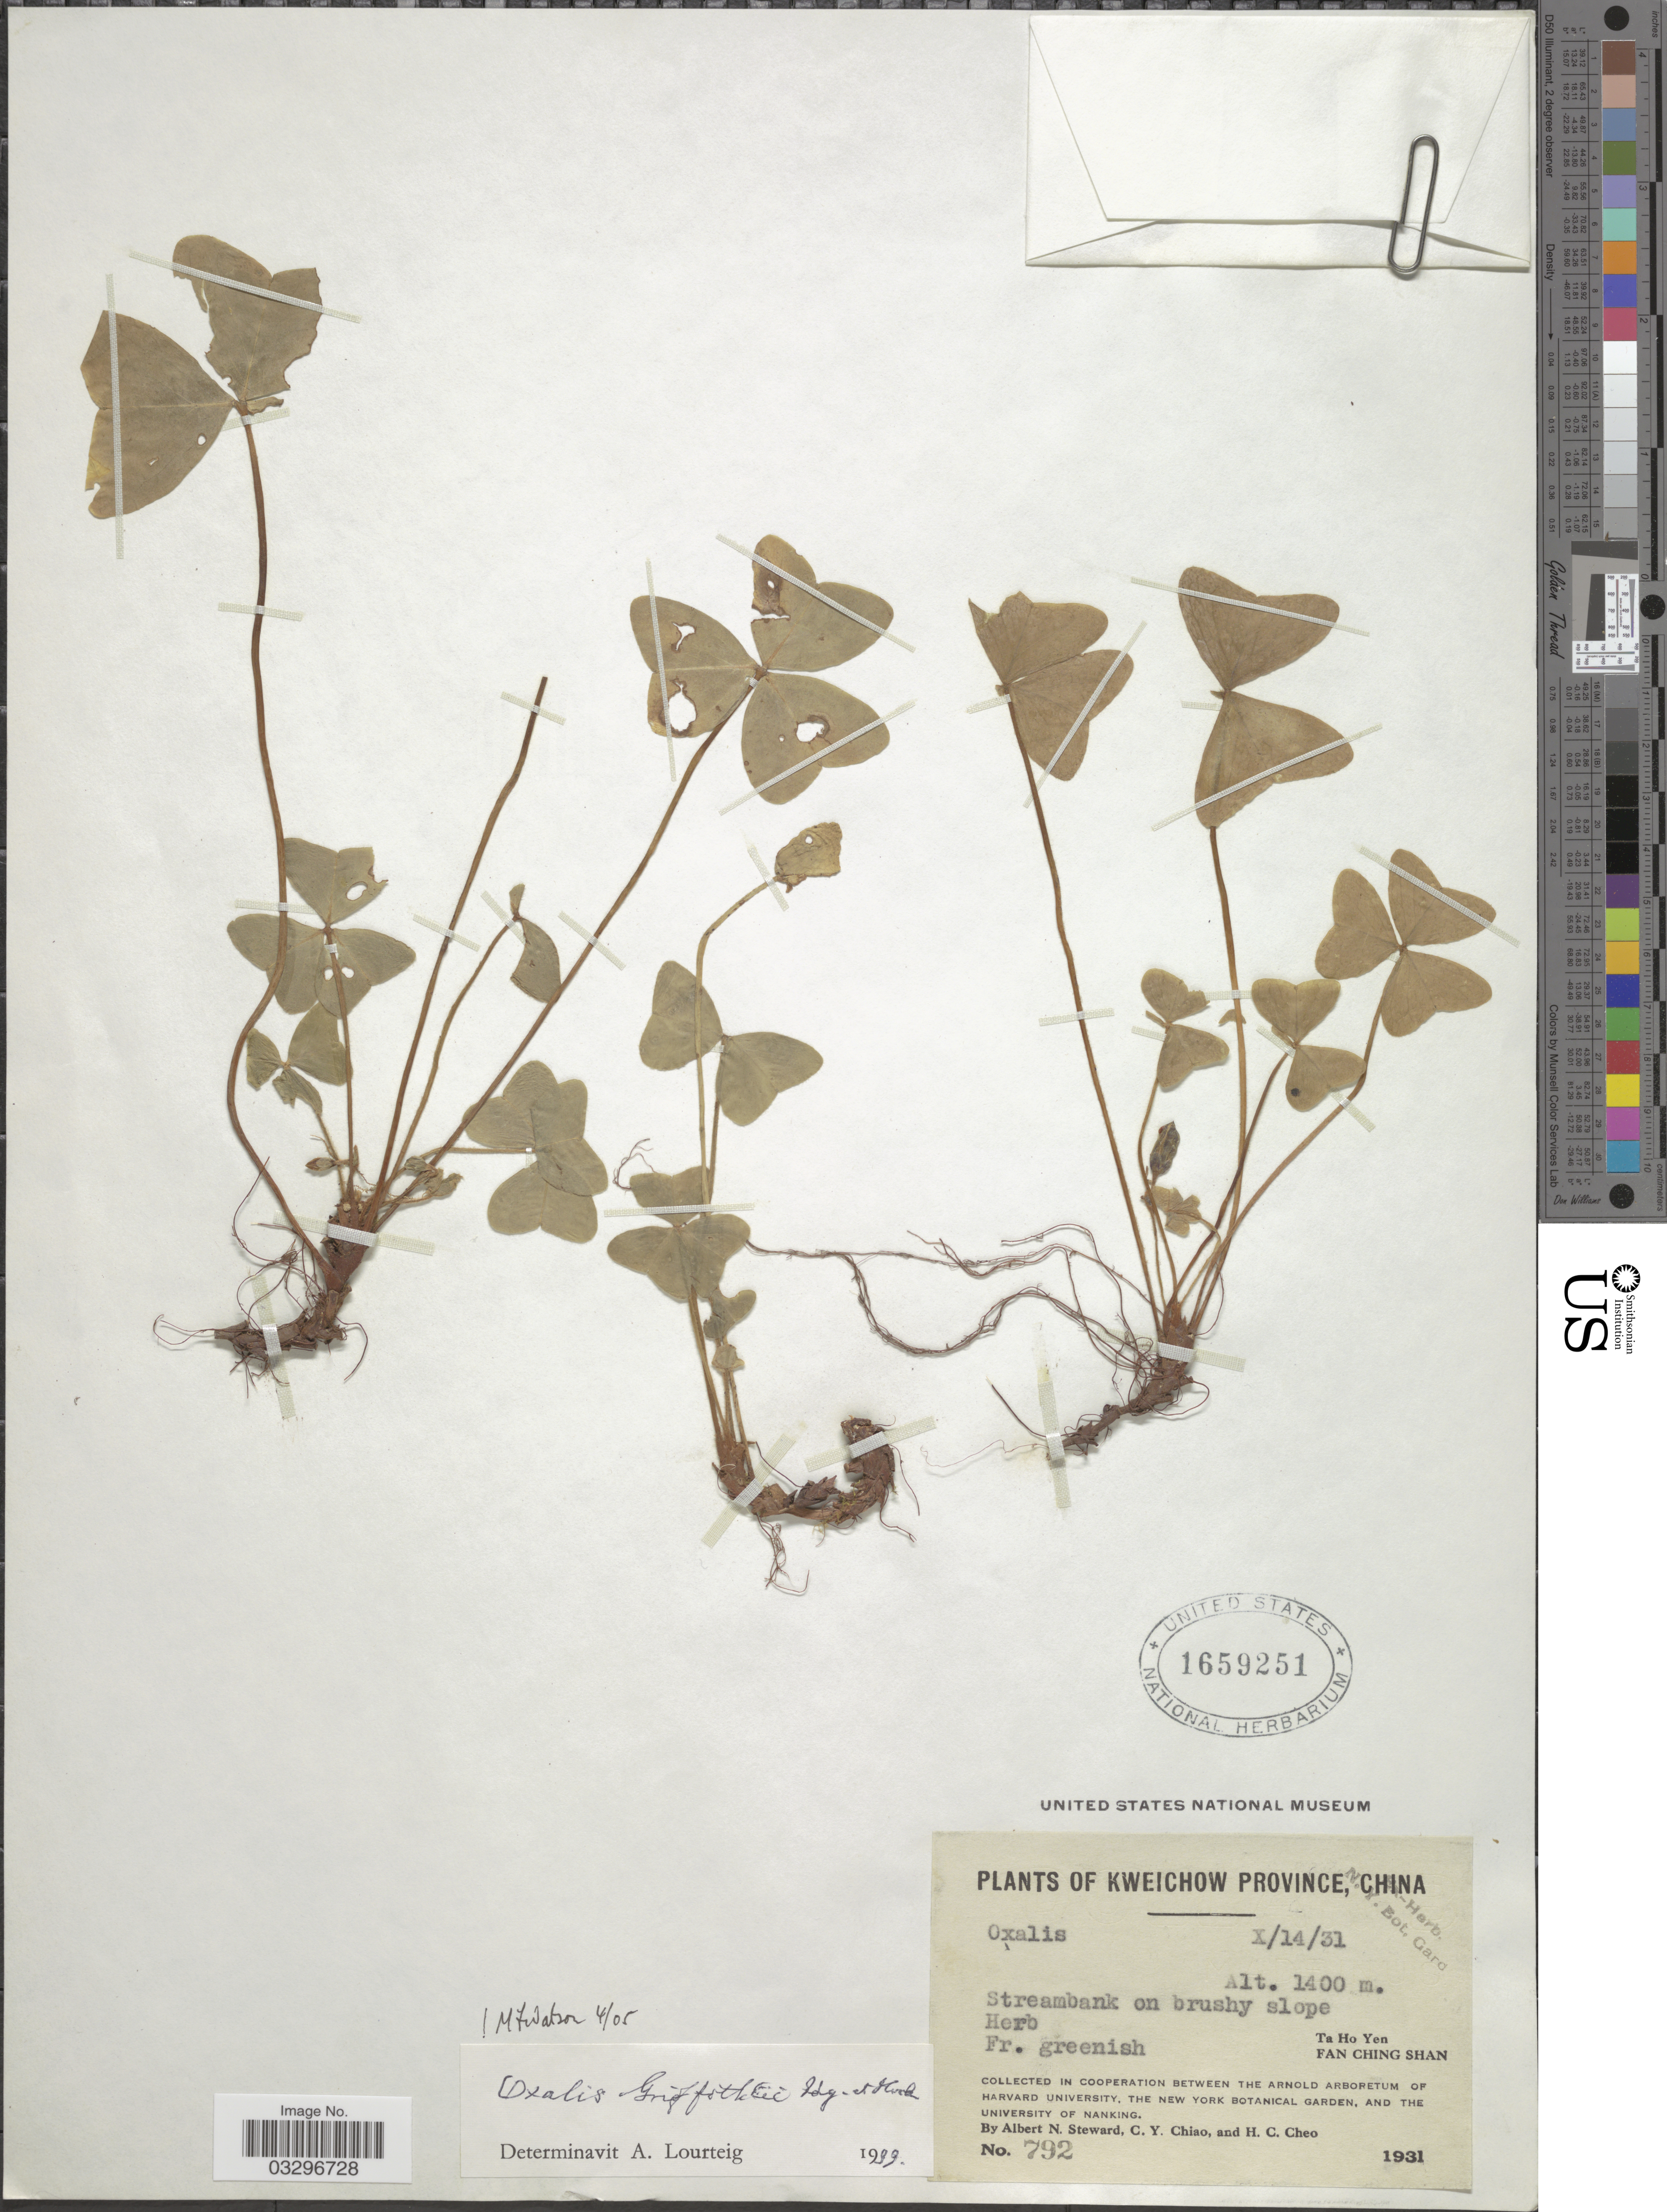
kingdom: Plantae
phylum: Tracheophyta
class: Magnoliopsida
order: Oxalidales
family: Oxalidaceae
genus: Oxalis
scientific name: Oxalis griffithii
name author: Edgew. & Hook. f.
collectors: A. N. Steward, C. Y. Chiao & H. Cheo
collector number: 792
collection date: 1931-10-14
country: China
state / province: Guizhou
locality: Kweichow Province, Ta Ho Yen, Fan Ching Shan.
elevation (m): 1400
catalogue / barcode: US 1659251